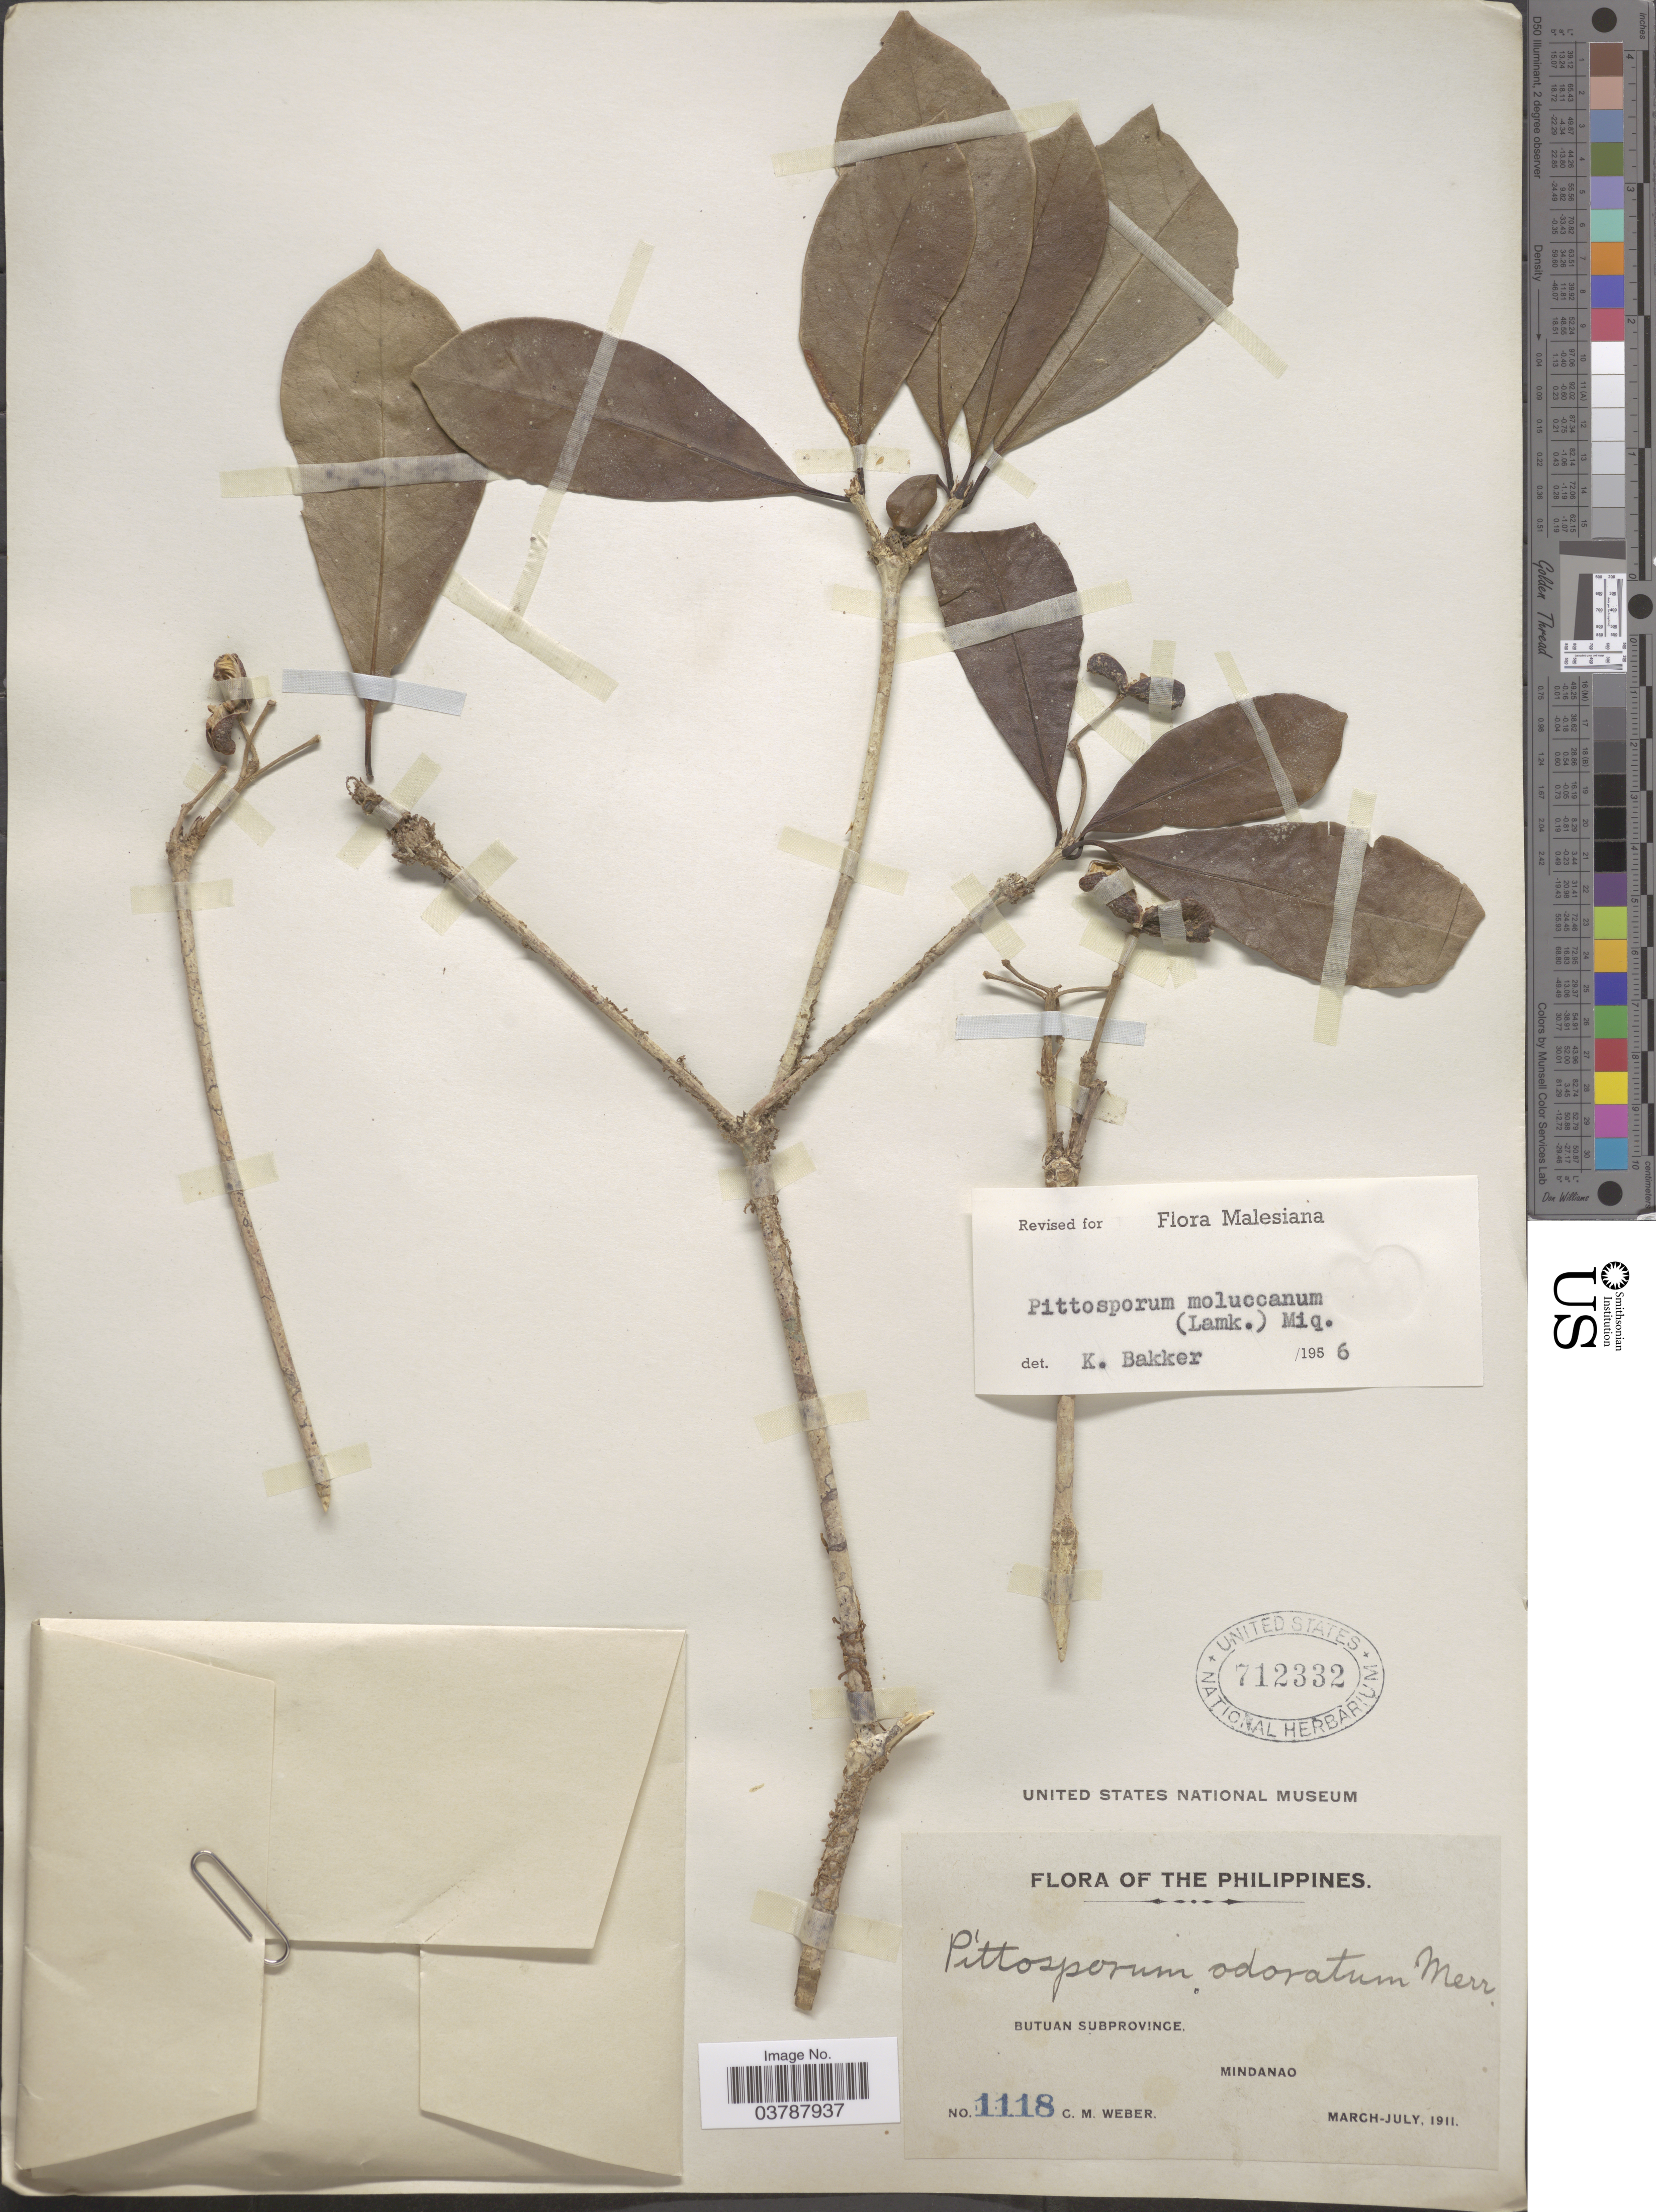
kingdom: Plantae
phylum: Tracheophyta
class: Magnoliopsida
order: Apiales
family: Pittosporaceae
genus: Pittosporum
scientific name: Pittosporum moluccanum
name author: (Lam.) Miq.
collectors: C. M. Weber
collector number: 1118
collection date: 1911-03/1911-07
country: Philippines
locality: Butuan Subprovince, Mindanao.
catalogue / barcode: US 712332